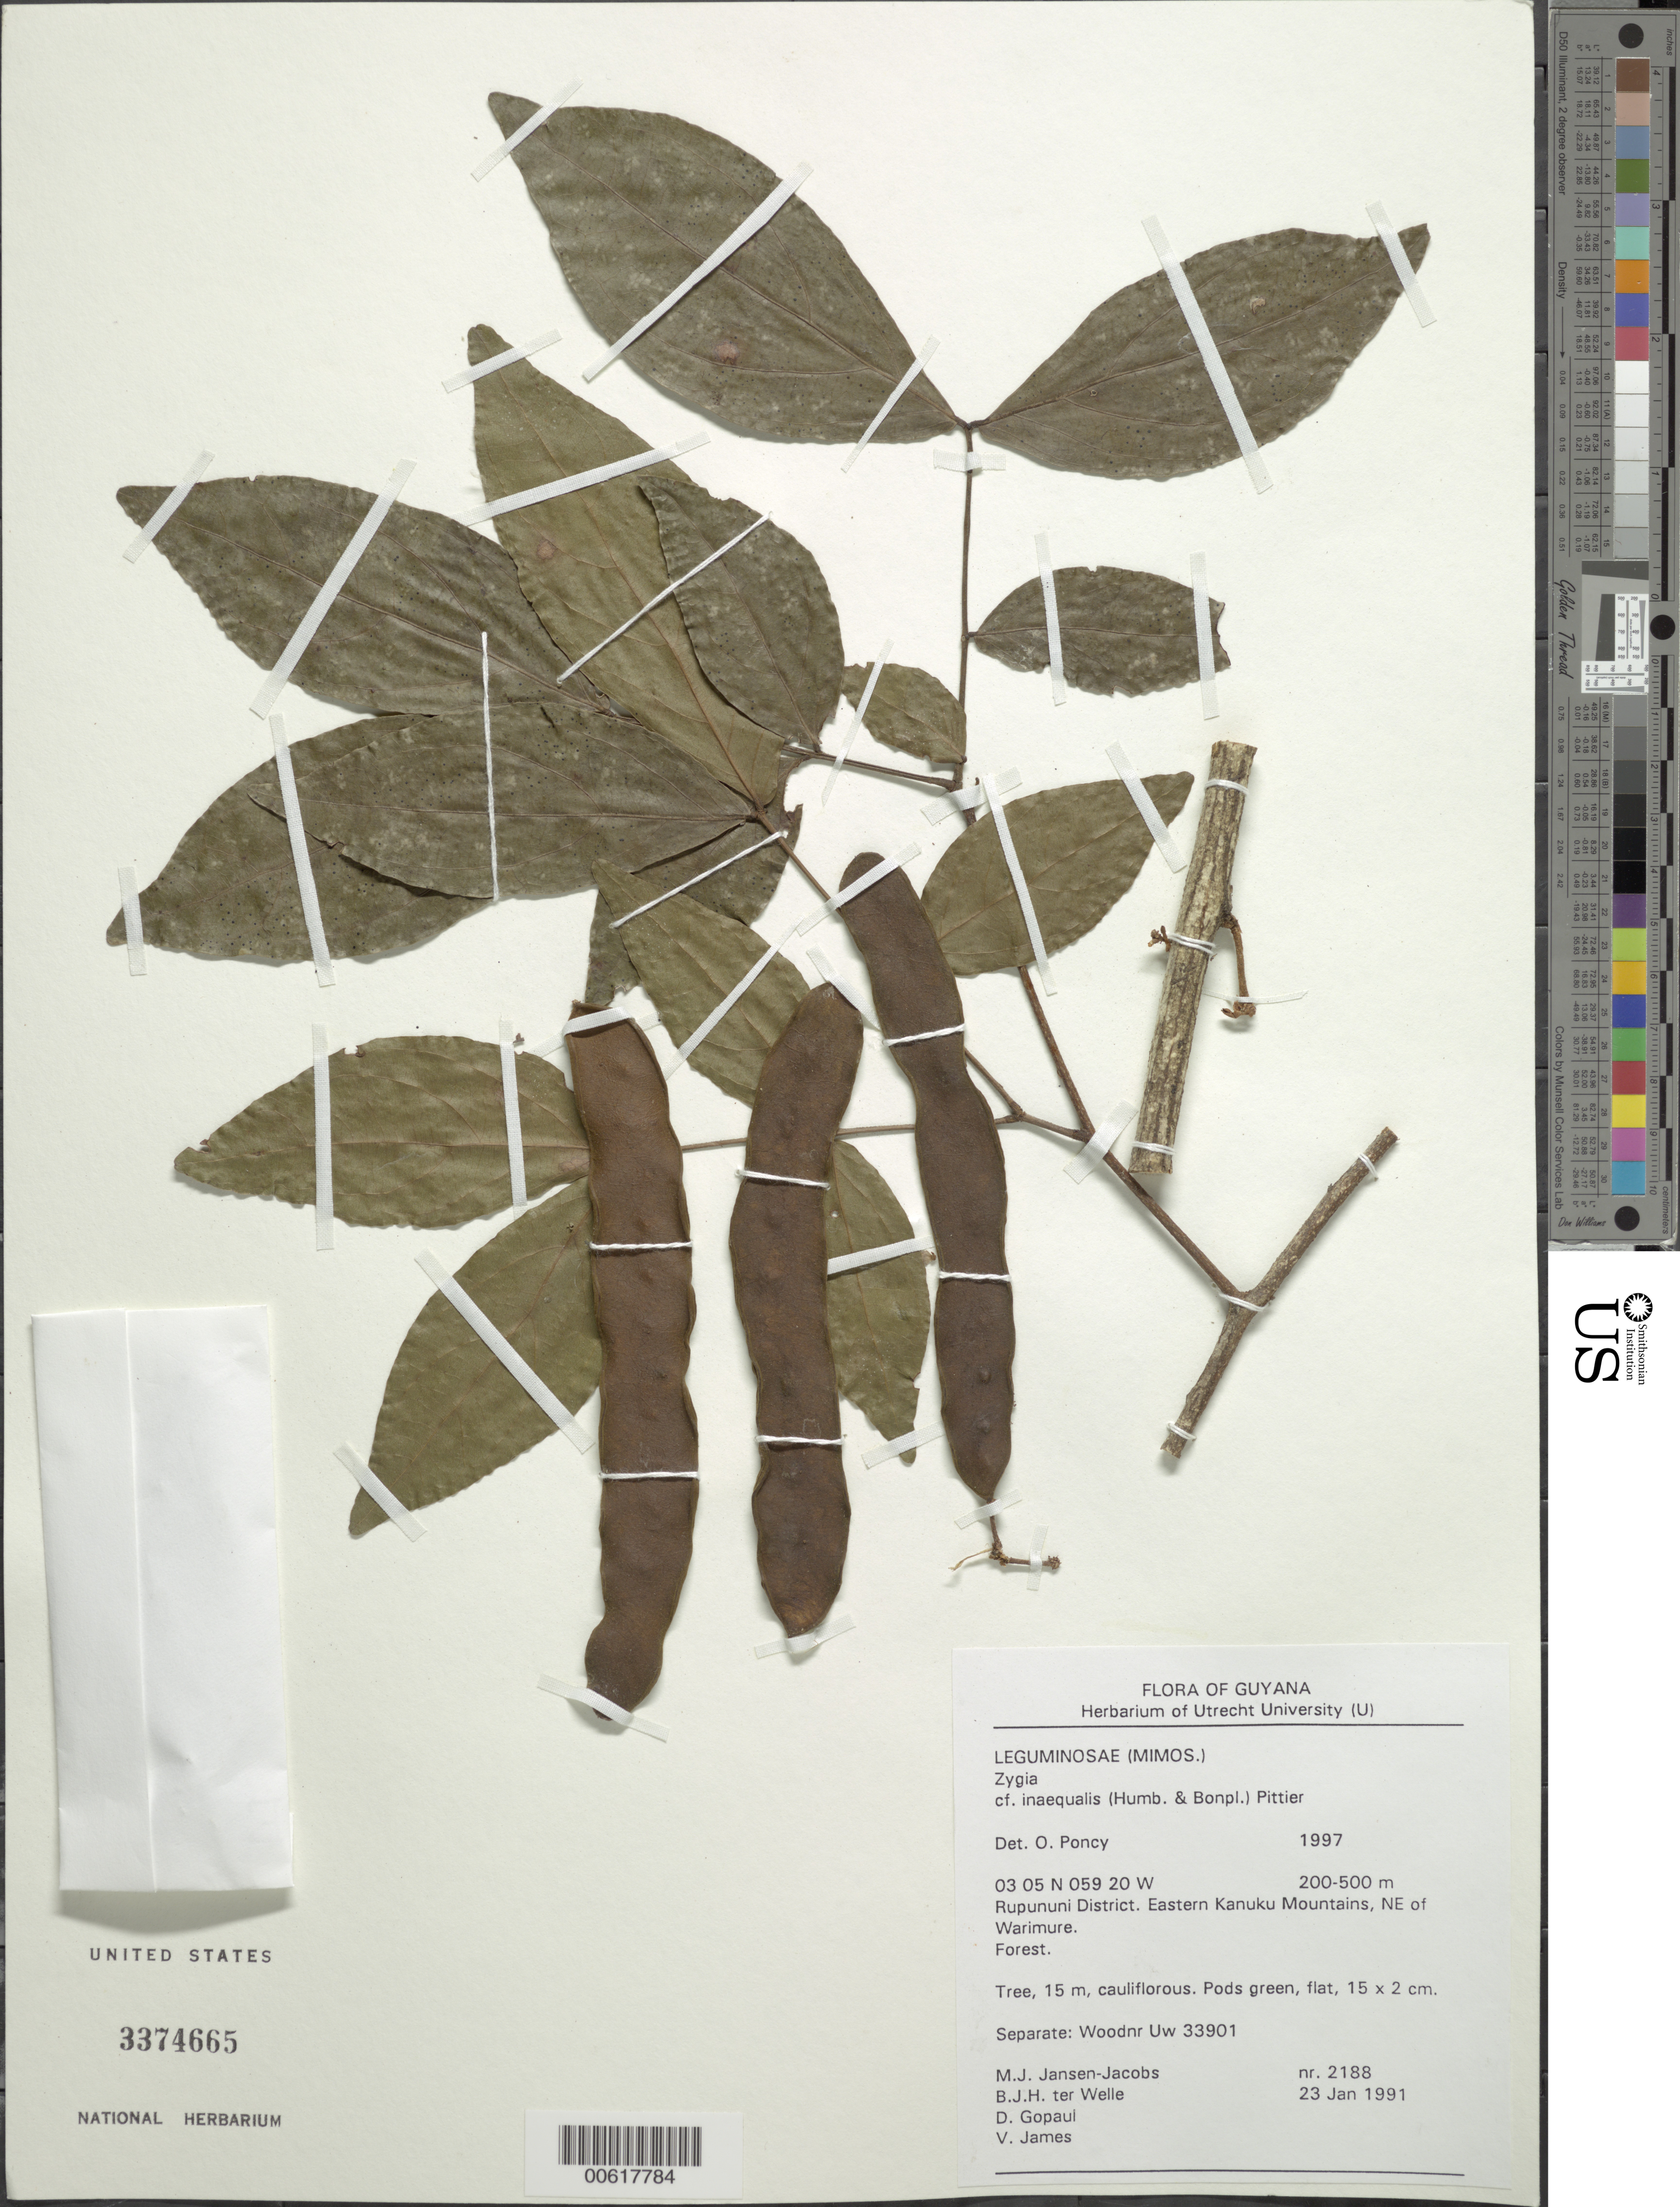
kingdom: Plantae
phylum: Tracheophyta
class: Magnoliopsida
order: Fabales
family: Fabaceae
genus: Zygia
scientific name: Zygia inaequalis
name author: (Humb. & Bonpl. ex Willd.) Pittier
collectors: M. J. Jansen-Jacobs, B. Welle, D. Gopaul & V. James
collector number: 2188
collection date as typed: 23-Jan-91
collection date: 1991-01-23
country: Guyana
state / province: U. Takutu-U. Essequibo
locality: Warimure, NE of, eastern Kanuku Mts., Rupununi District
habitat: Forest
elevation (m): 200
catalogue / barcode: US 3374665